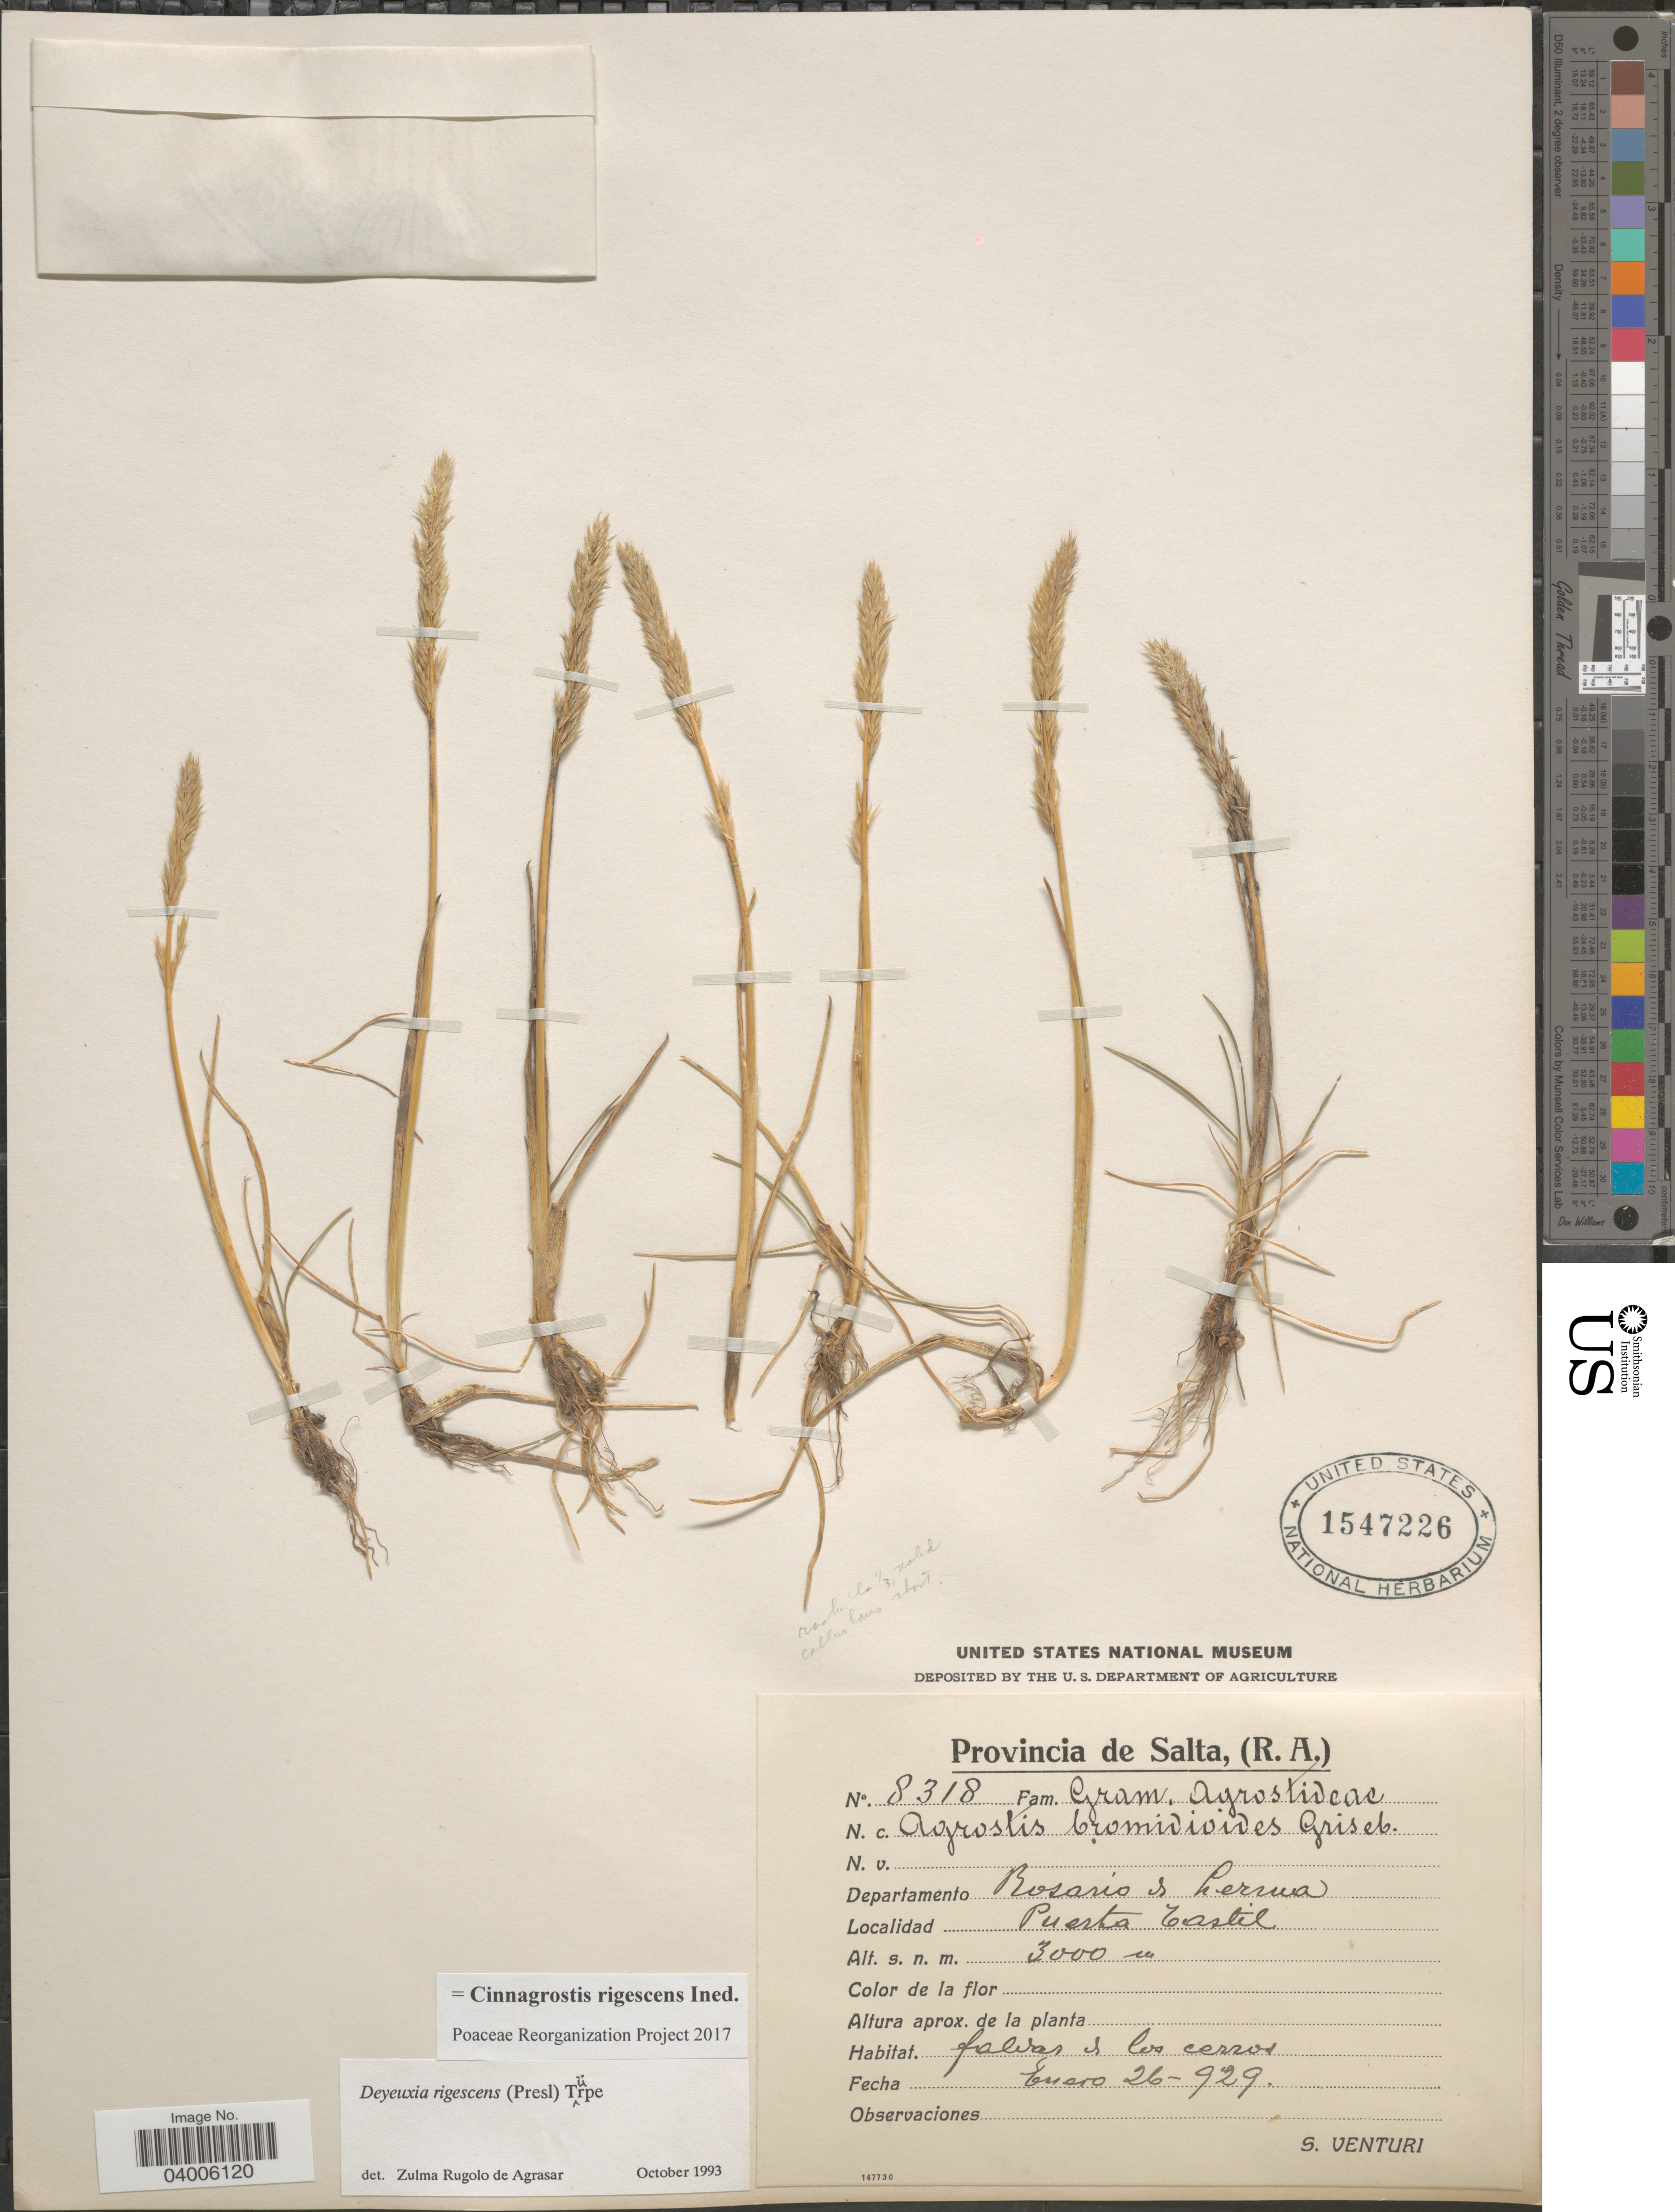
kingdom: Plantae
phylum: Tracheophyta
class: Liliopsida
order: Poales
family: Poaceae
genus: Cinnagrostis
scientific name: Cinnagrostis rigescens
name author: (J. Presl) P.M. Peterson et al.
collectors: S. Venturi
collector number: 8318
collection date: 1929-01-26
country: Argentina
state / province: Salta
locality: Departamento Rosario de Lerma. Puerta Tastil.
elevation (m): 3000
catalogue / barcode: US 1547226